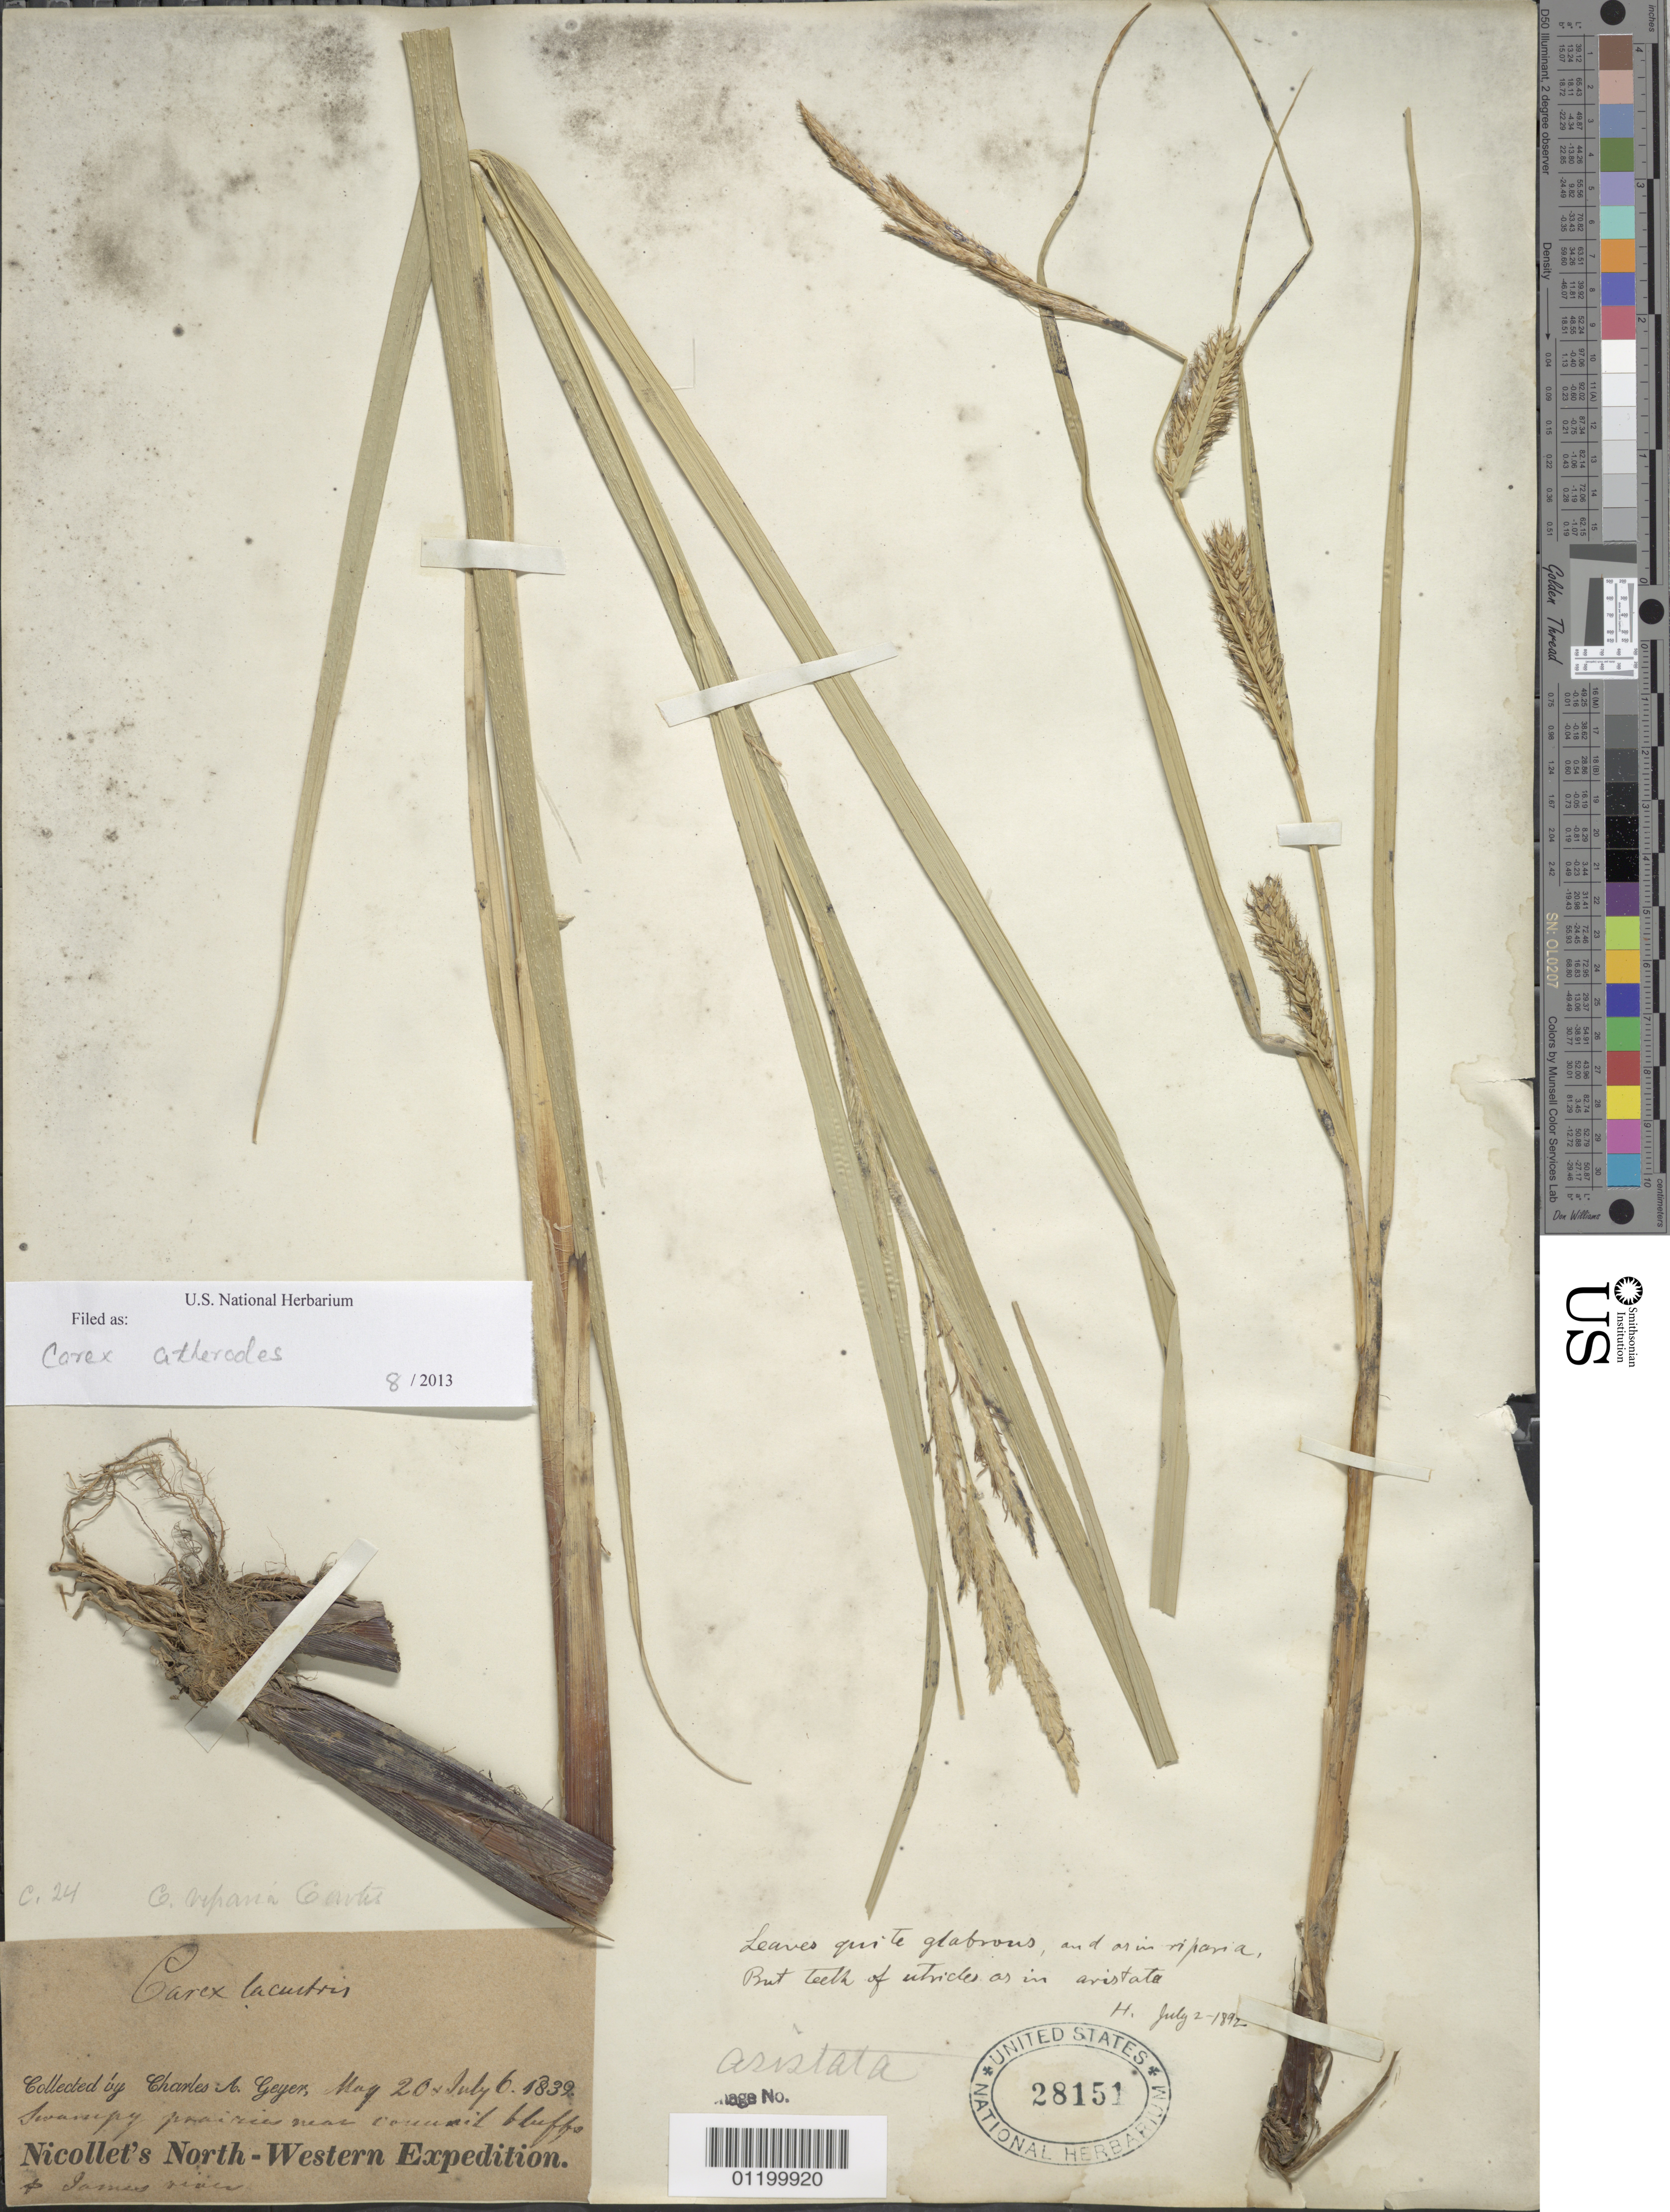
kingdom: Plantae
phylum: Tracheophyta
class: Liliopsida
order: Poales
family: Cyperaceae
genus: Carex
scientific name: Carex atherodes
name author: Spreng.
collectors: C. A. Geyer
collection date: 1839-05-20,1839-07-06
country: United States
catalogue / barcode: US 28151